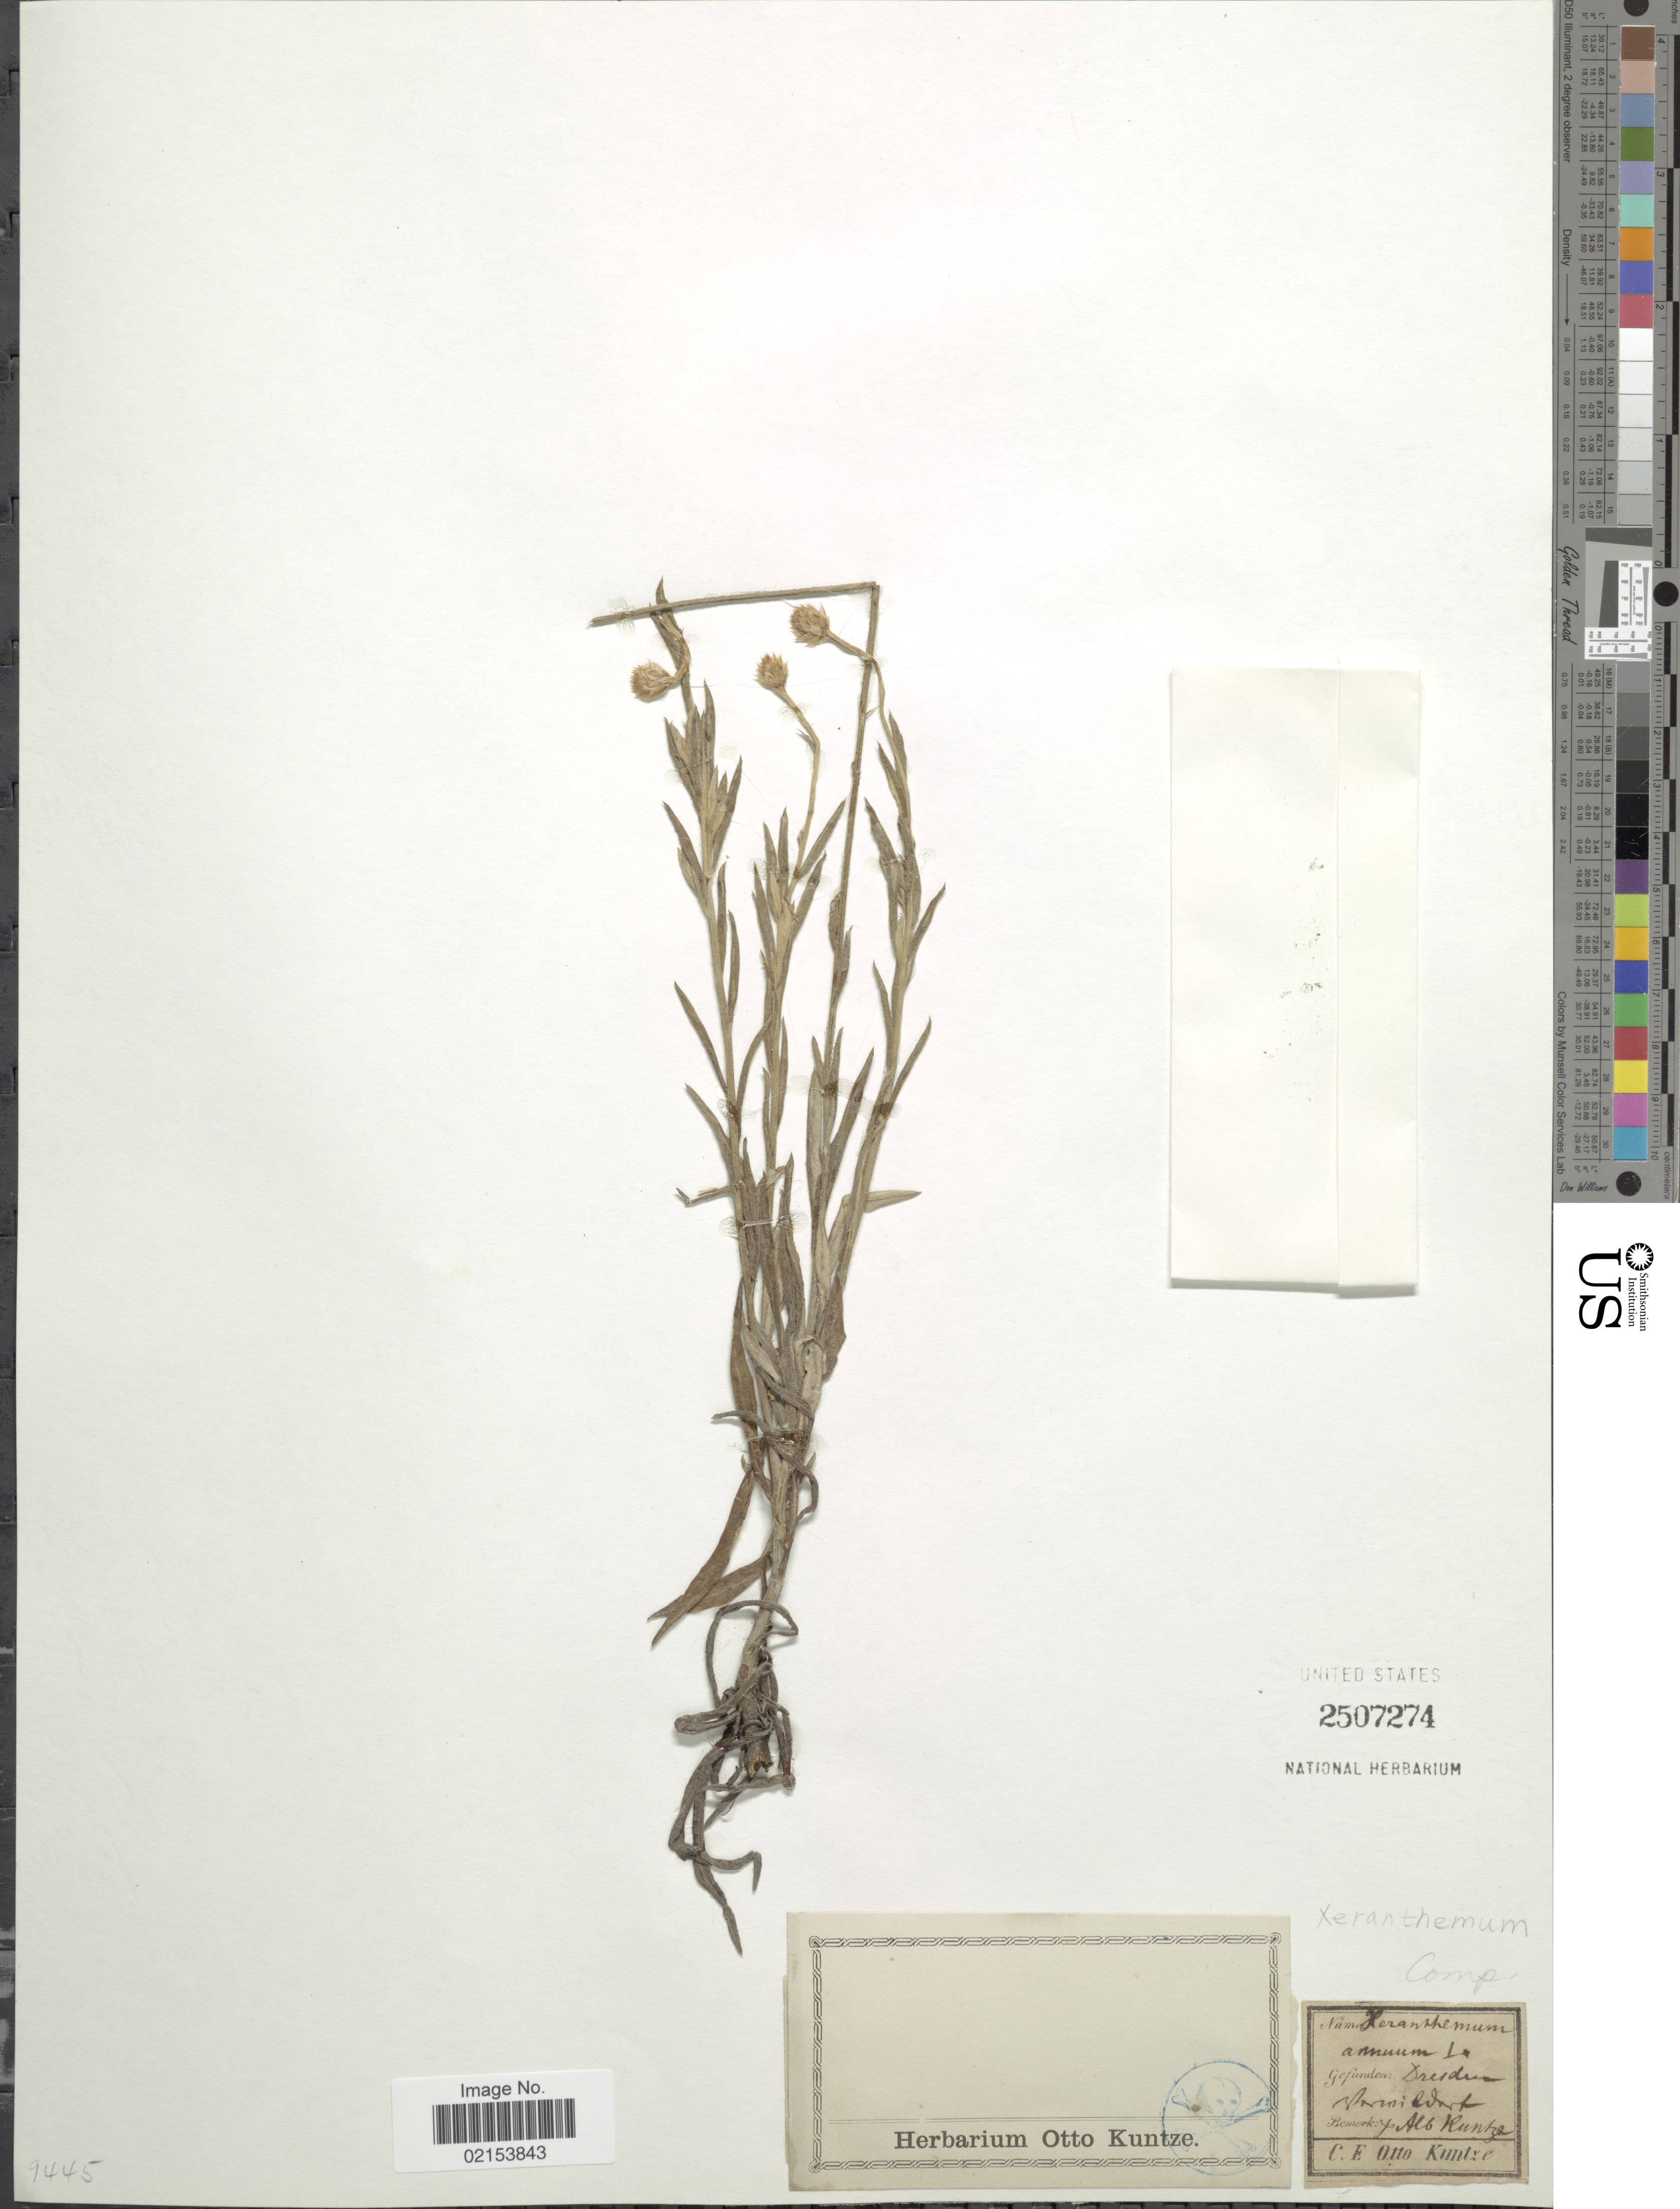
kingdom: Plantae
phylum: Tracheophyta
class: Magnoliopsida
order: Asterales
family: Asteraceae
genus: Xeranthemum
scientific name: Xeranthemum annuum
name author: L.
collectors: C.E.O. Kuntze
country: Germany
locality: Dresden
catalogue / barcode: US 2507274